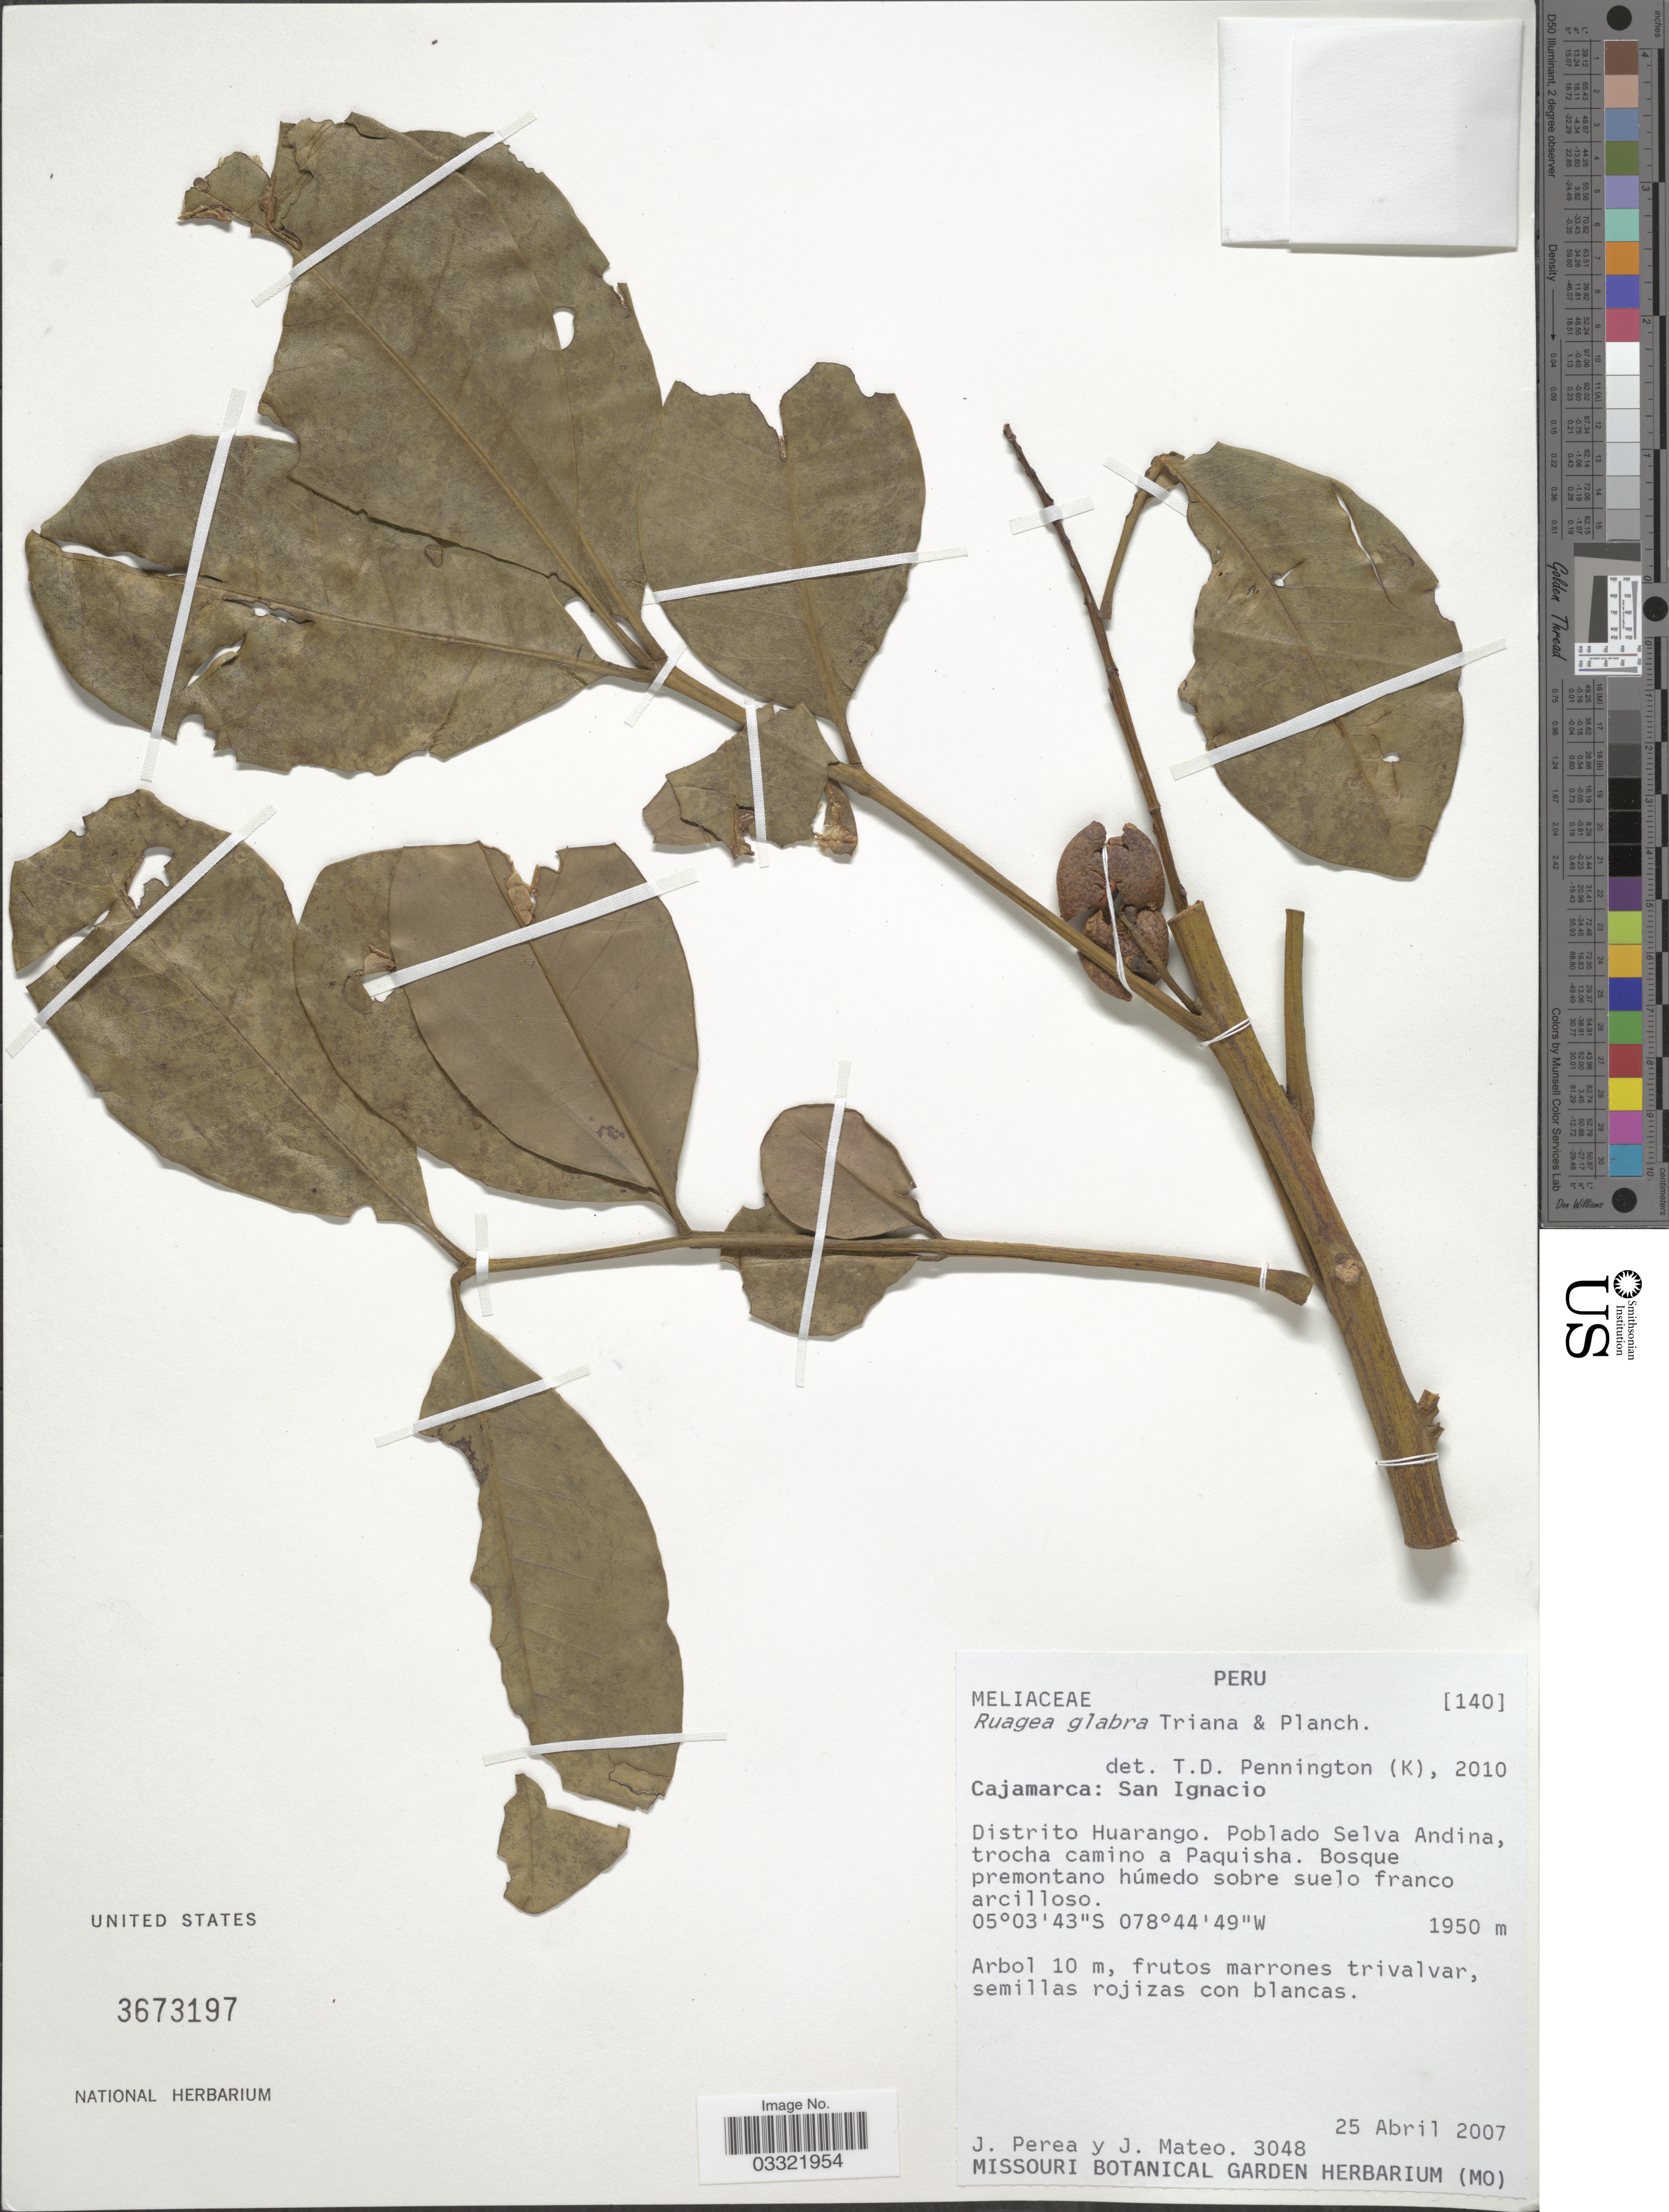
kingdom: Plantae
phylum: Tracheophyta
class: Magnoliopsida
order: Sapindales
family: Meliaceae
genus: Ruagea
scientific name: Ruagea glabra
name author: Triana & Planch.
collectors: J. Perea & J. Mateo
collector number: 3048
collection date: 2007-04-25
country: Peru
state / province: Cajamarca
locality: San Ignacio, Distrito Huarango. Poblado Selva Andina, trocha camino a Paquisha.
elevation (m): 1950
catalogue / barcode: US 3673197